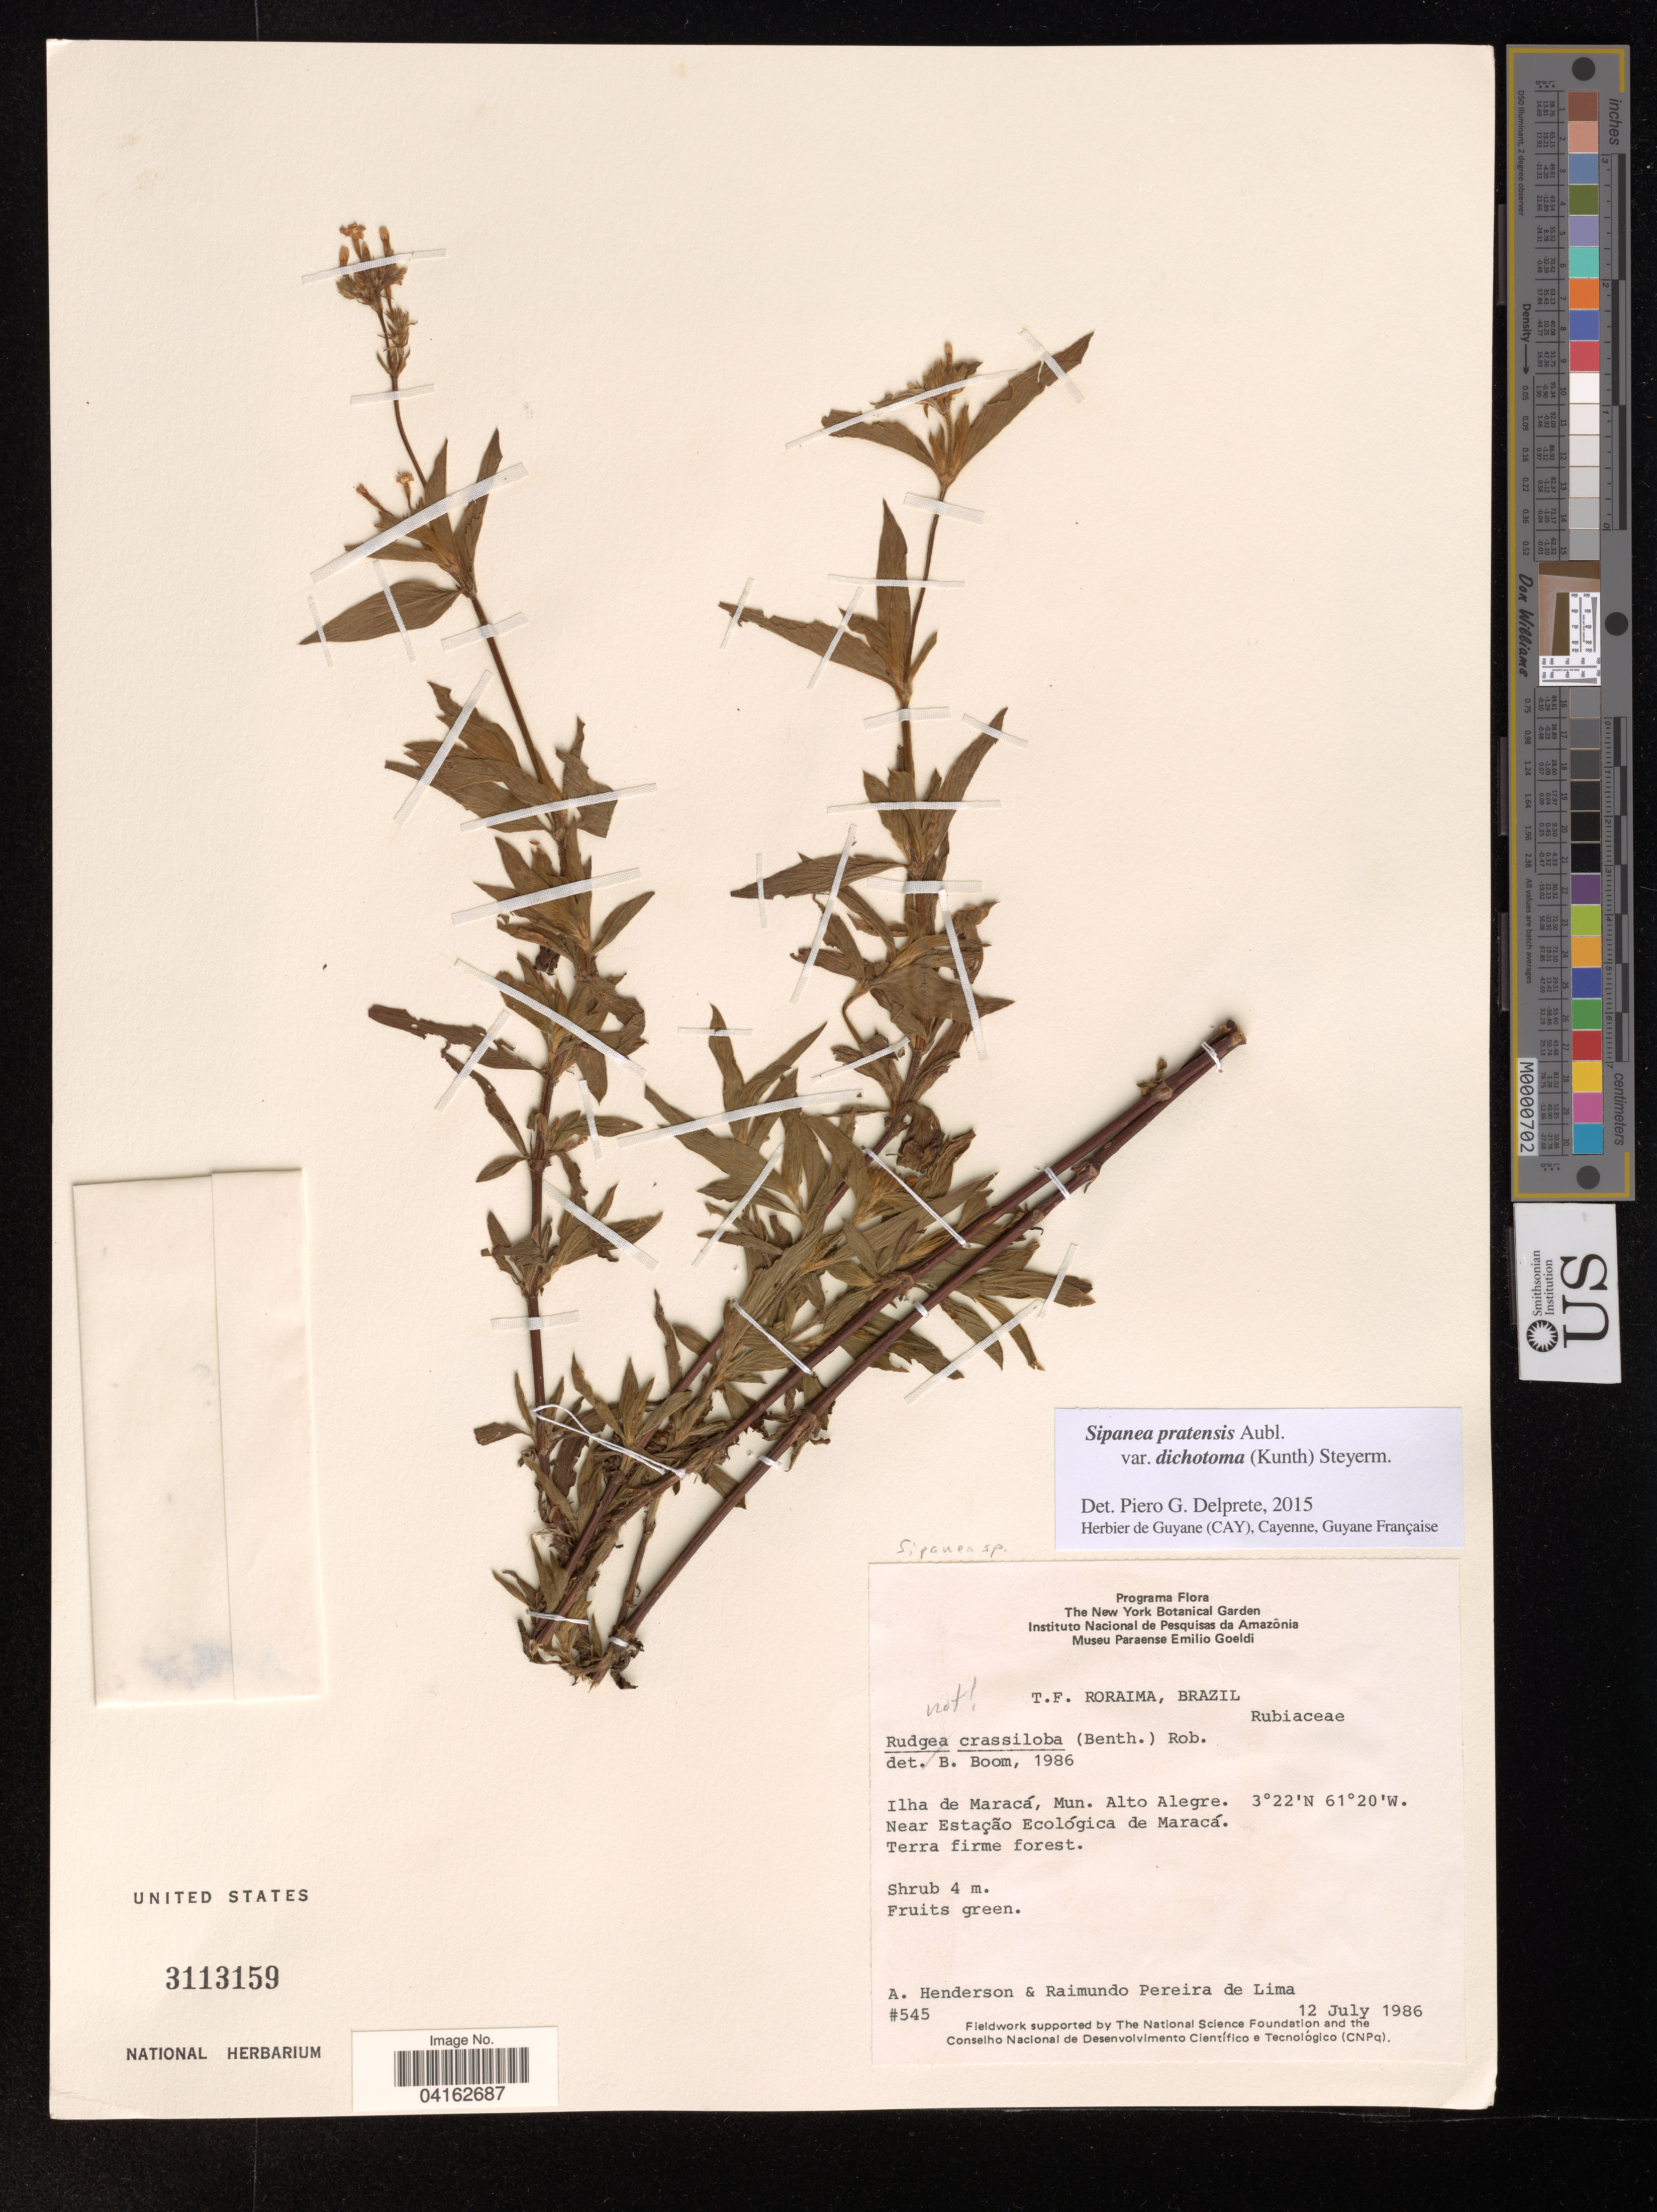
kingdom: Plantae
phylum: Tracheophyta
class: Magnoliopsida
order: Gentianales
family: Rubiaceae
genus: Sipanea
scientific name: Sipanea pratensis var. dichotoma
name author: (Kunth) Steyerm.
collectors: A. Henderson & R. Pereira de Lima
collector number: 545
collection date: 1986-07-12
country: Brazil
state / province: Roraima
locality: T. F. Roraima. Ilha de Maracá, Mun. Alto Alegre. Near Estação Ecológica de Maracá.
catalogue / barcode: US 3113159